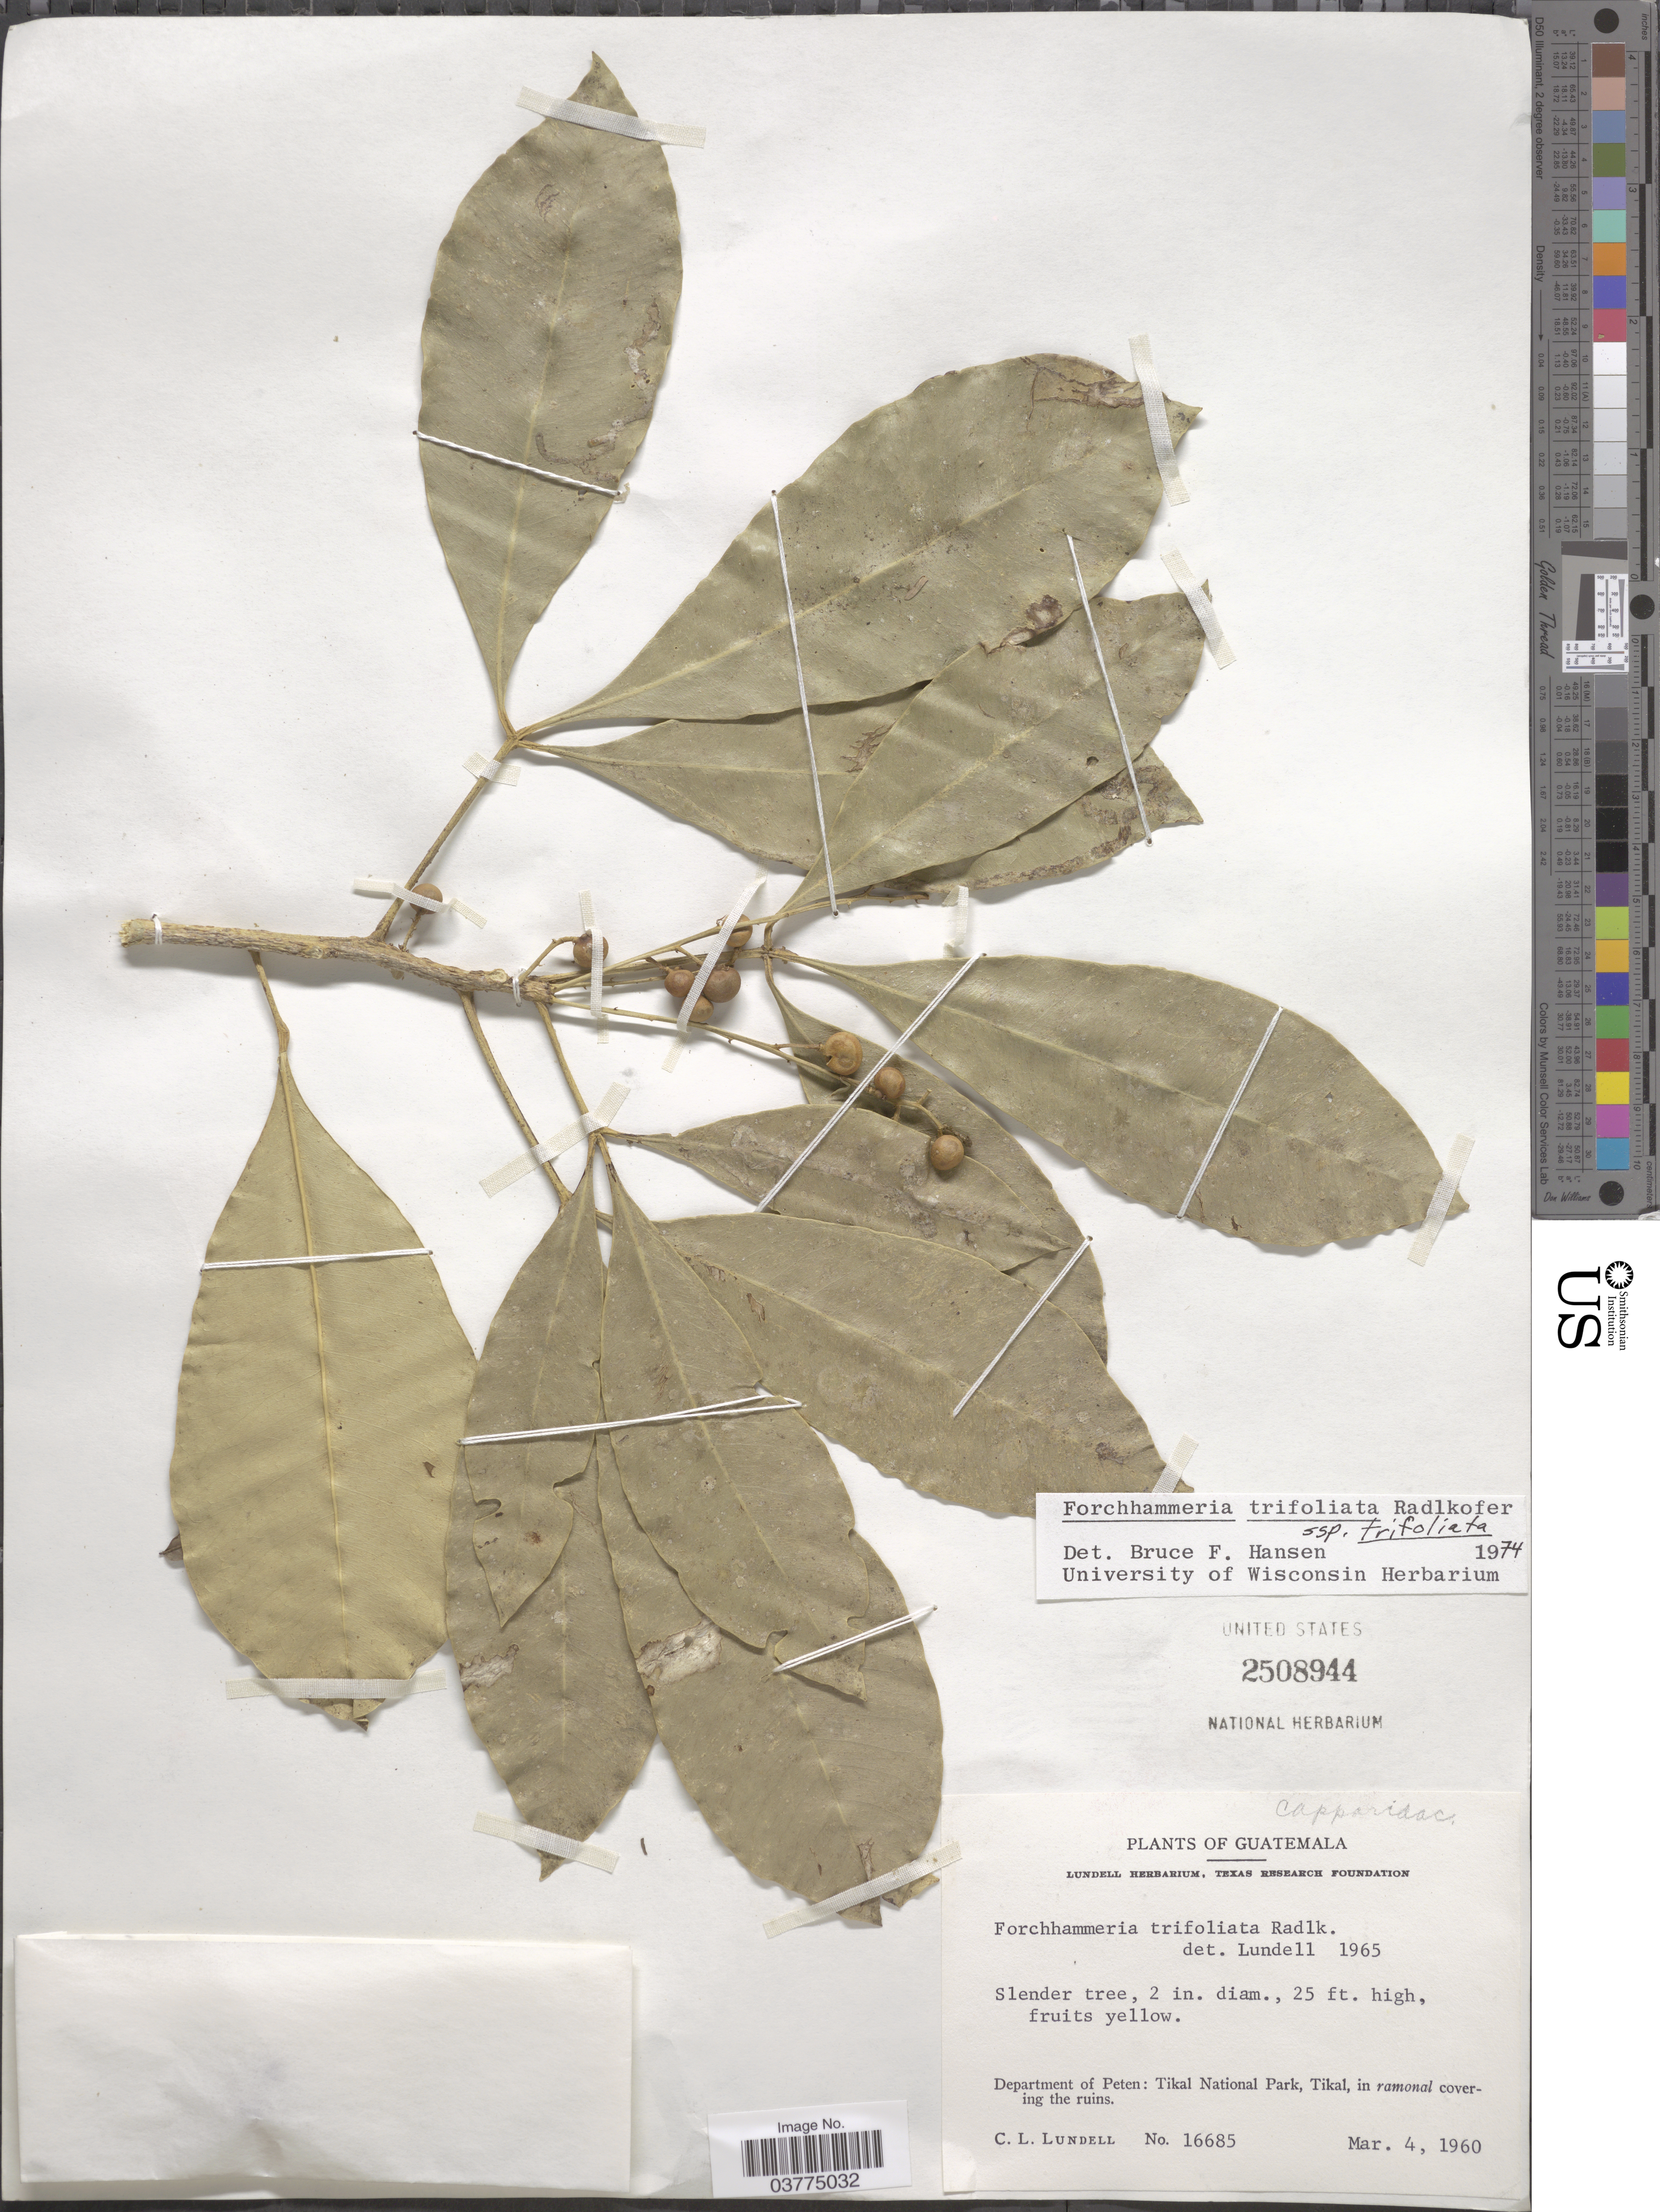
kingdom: Plantae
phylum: Tracheophyta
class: Magnoliopsida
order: Brassicales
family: Stixaceae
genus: Forchhammeria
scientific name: Forchhammeria trifoliata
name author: Radlk.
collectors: C. L. Lundell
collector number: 16685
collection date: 1960-03-04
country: Guatemala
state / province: El Peten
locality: Department of Peten: Tikal National Park, Tikal.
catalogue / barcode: US 2508944